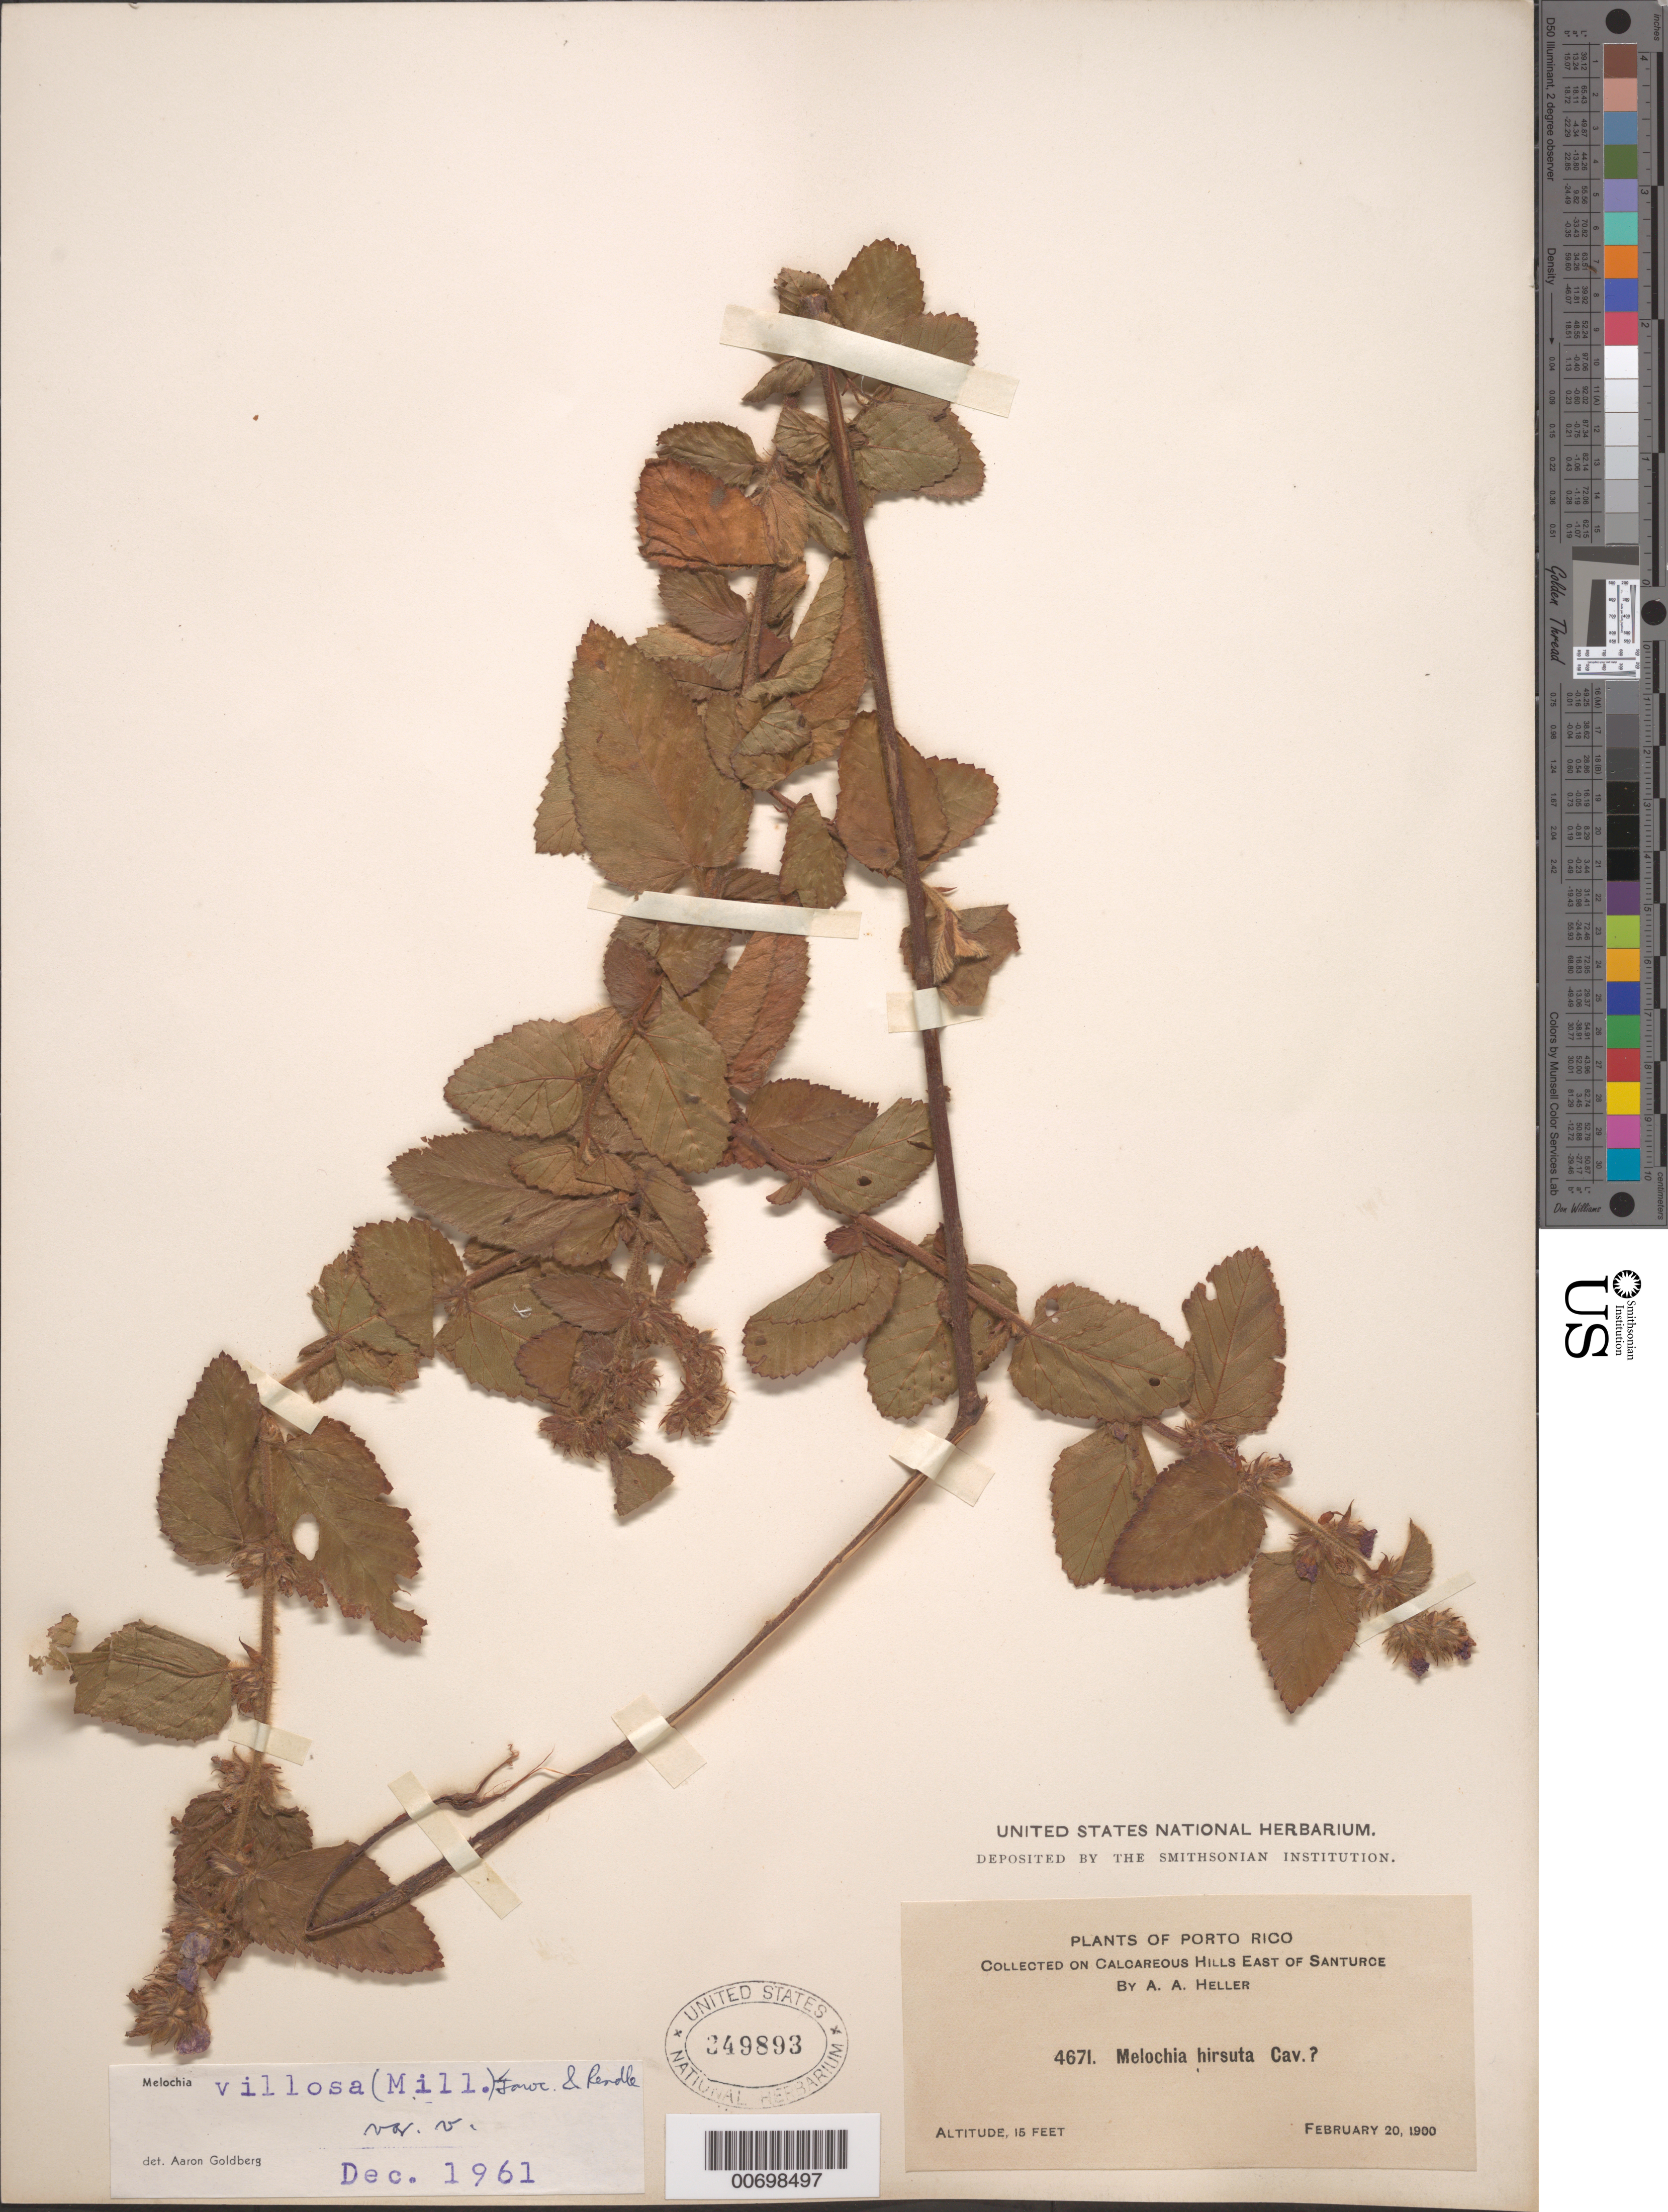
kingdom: Plantae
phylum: Tracheophyta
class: Magnoliopsida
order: Malvales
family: Malvaceae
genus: Melochia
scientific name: Melochia spicata var. spicata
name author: (L.) Fryxell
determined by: Dorr, L. J., (BOT), Smithsonian Institution - National Museum of Natural History (UNITED STATES)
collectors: A. A. Heller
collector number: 4671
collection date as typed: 20 Feb 1900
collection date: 1900-02-20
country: Puerto Rico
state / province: San Juan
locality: Santurce, E of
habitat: Calcareous Hills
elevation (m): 5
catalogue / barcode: US 349893